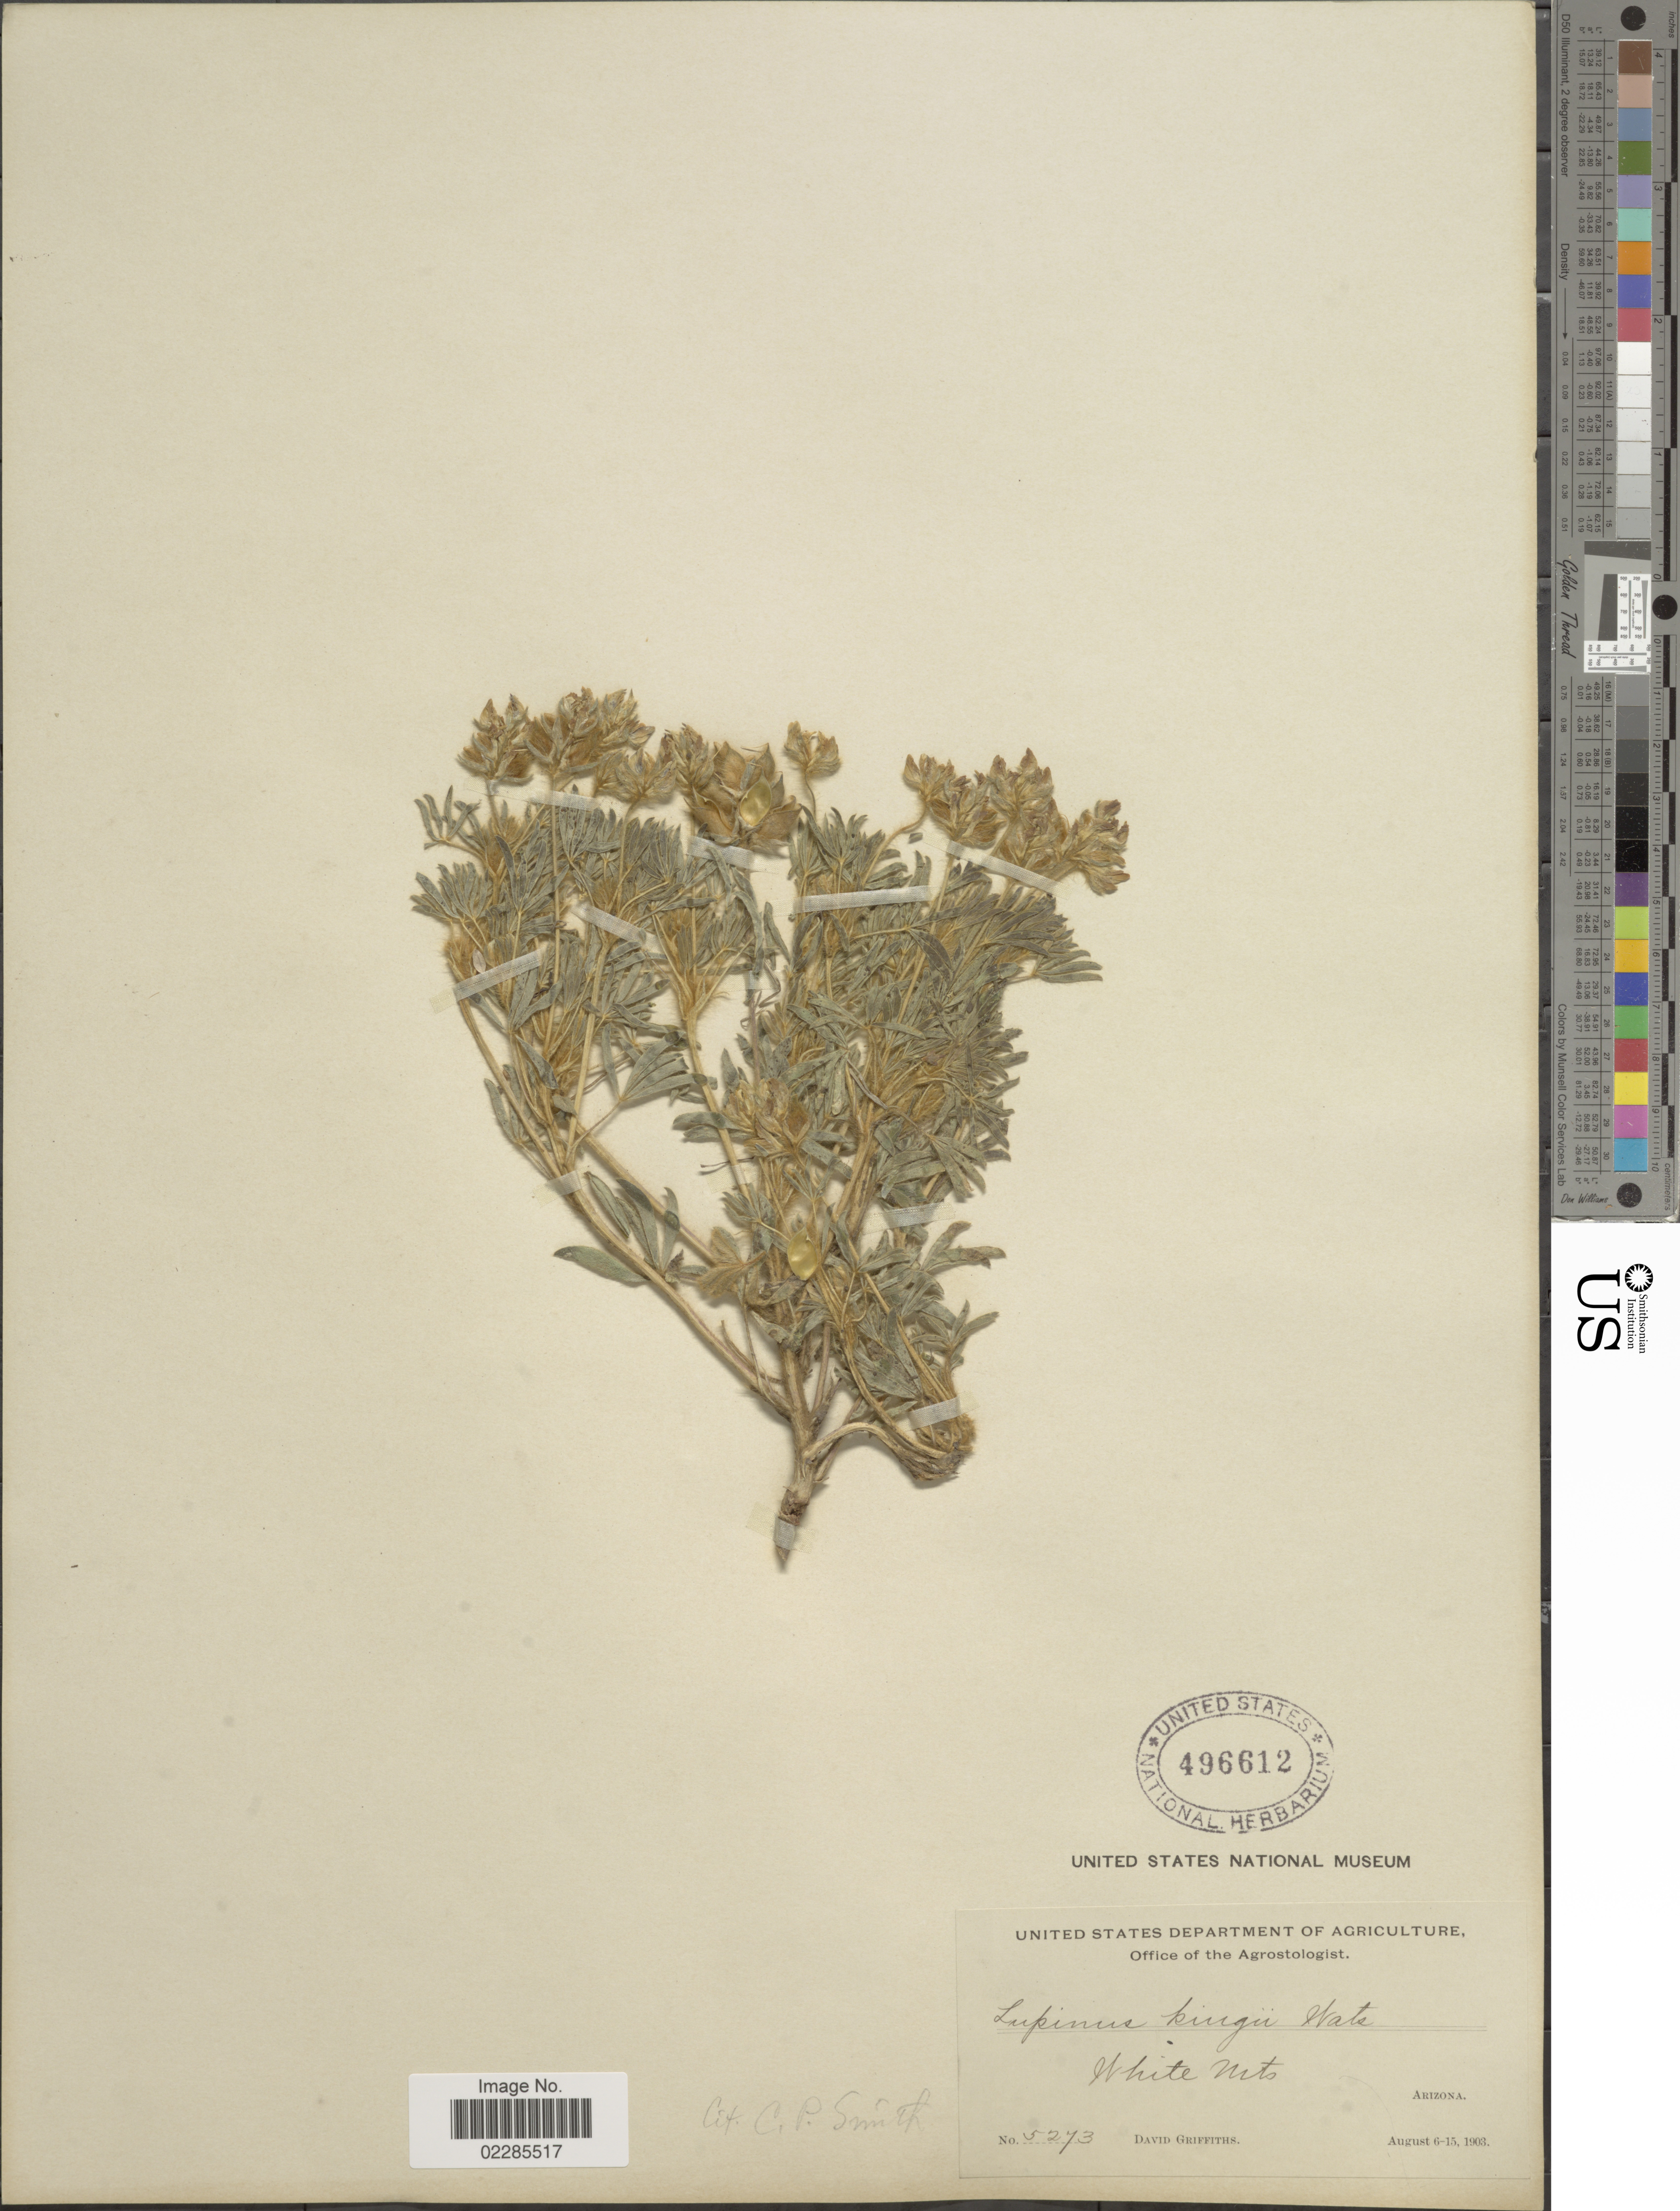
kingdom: Plantae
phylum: Tracheophyta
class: Magnoliopsida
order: Fabales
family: Fabaceae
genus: Lupinus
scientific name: Lupinus kingii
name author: S. Watson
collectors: D. Griffiths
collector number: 5273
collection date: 1903-08-06/1903-08-15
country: United States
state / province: Arizona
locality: White Mts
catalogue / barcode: US 496612